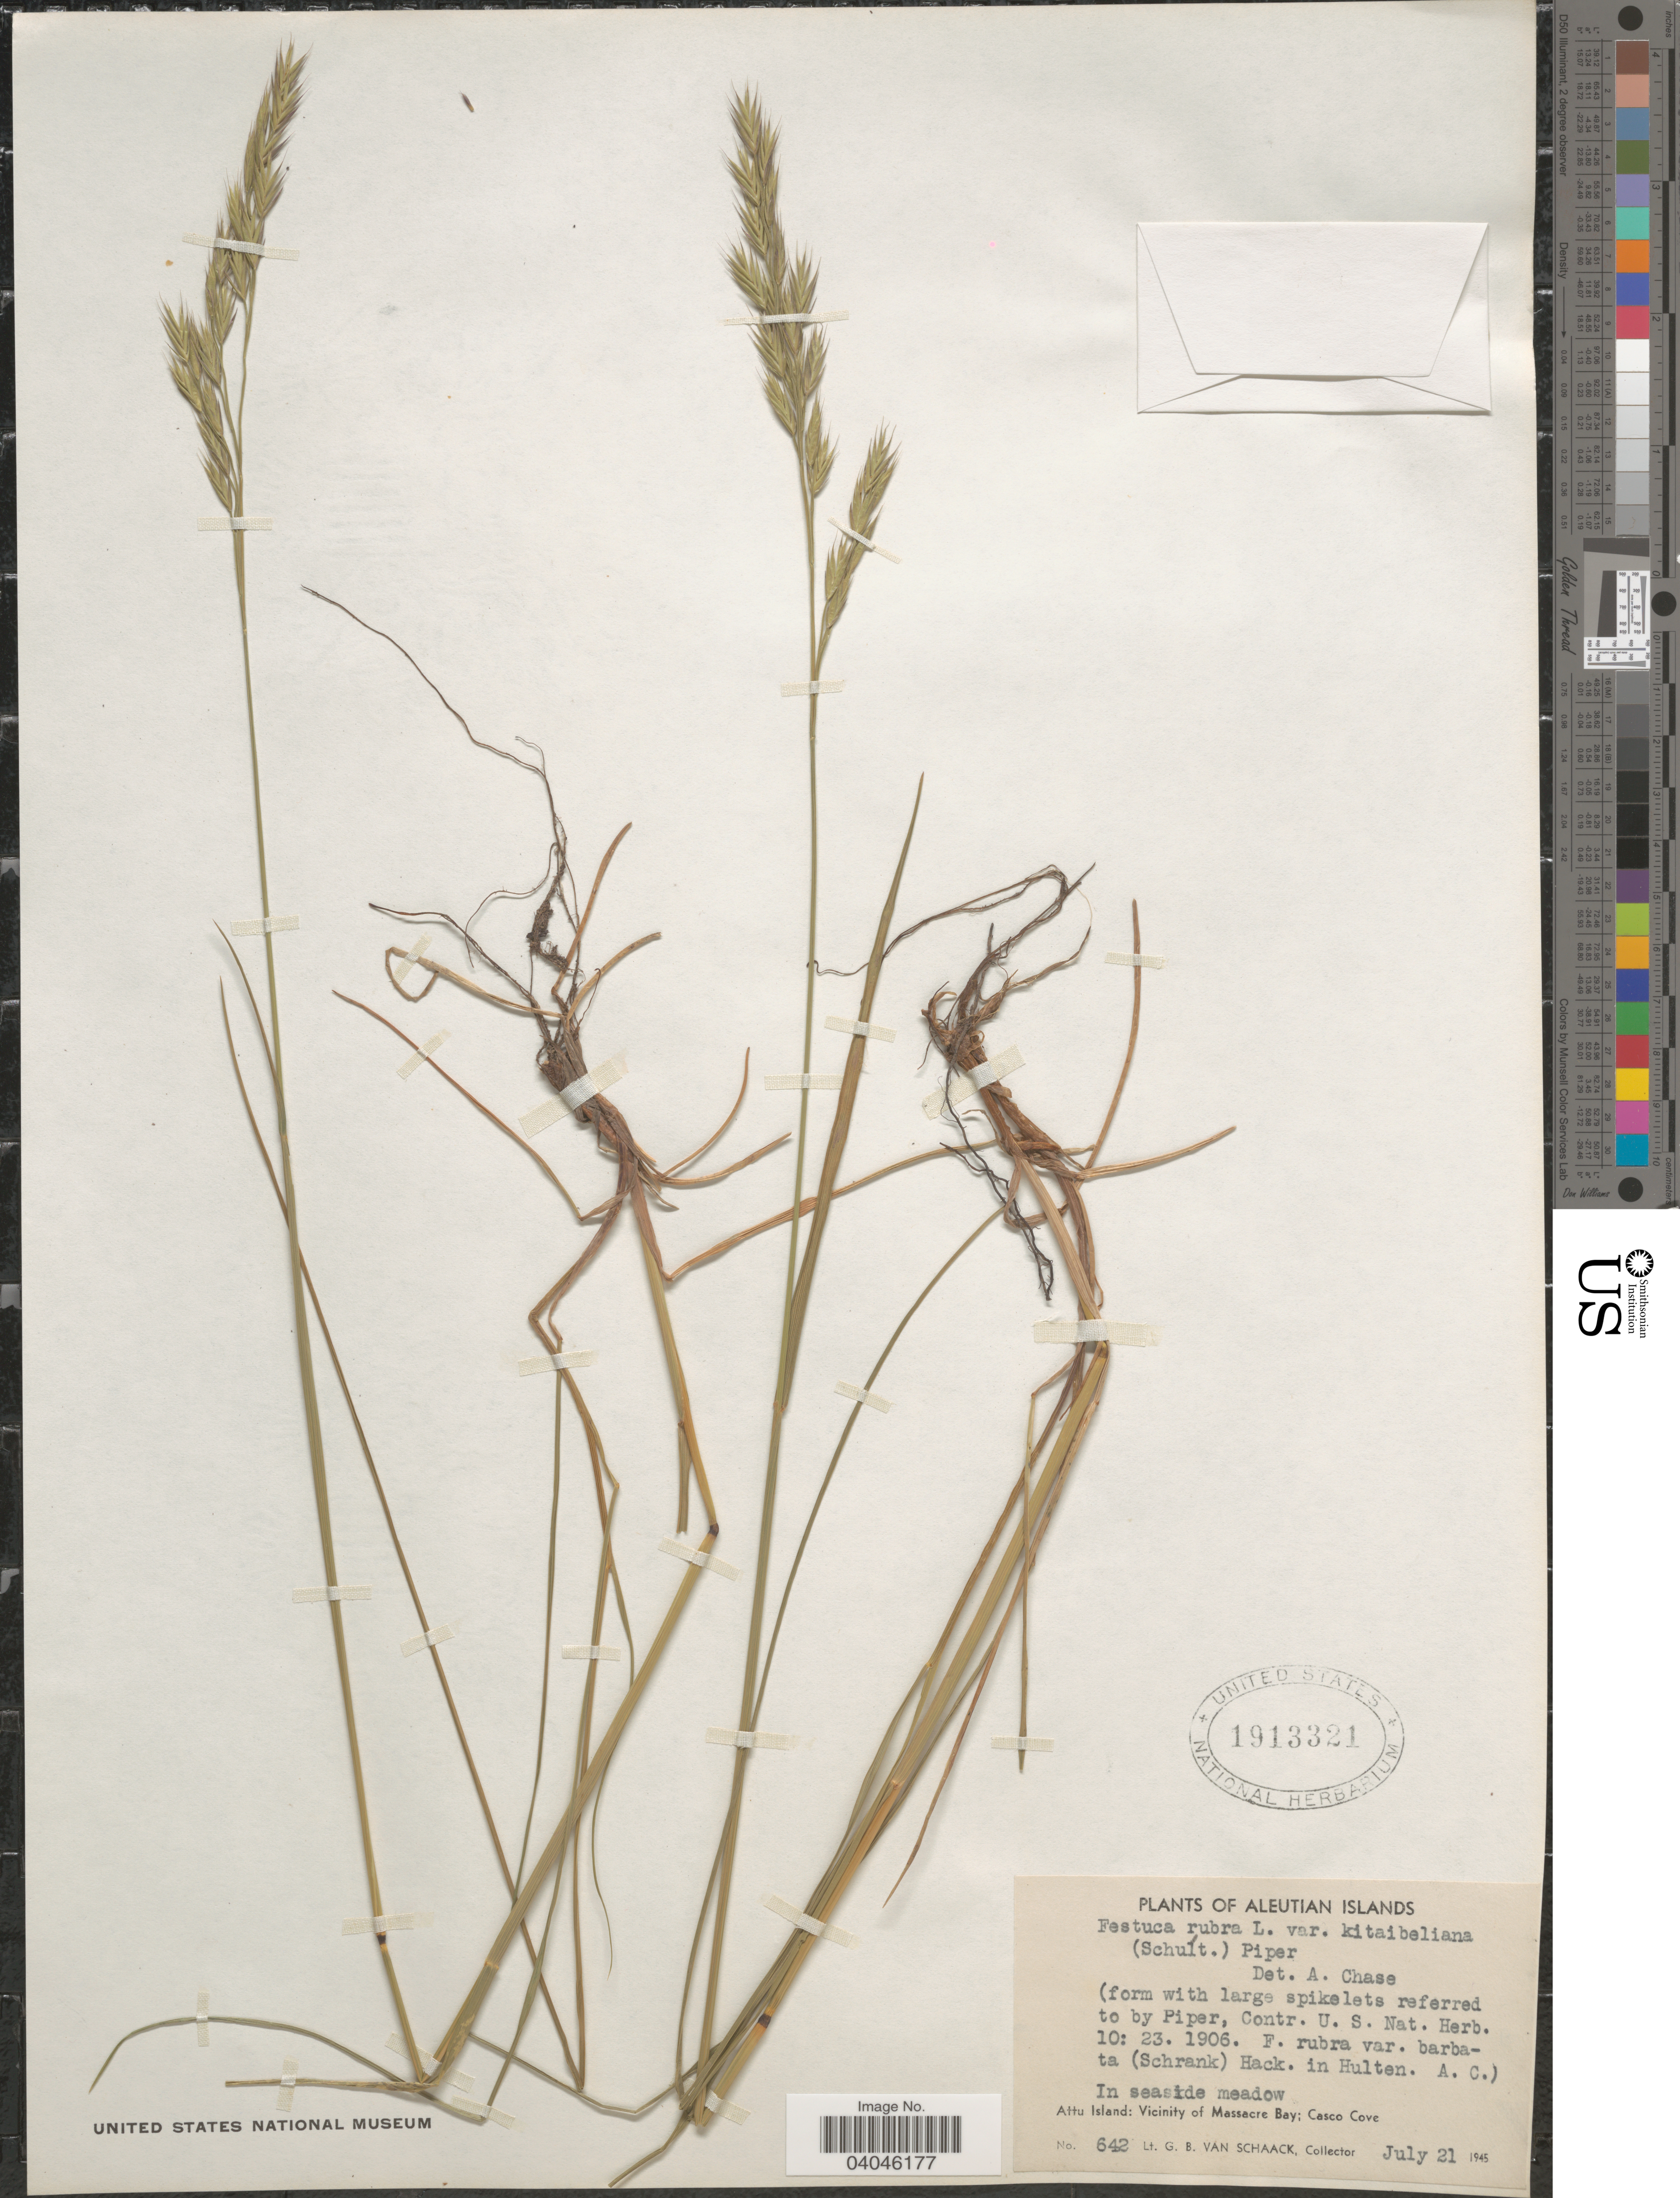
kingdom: Plantae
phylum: Tracheophyta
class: Liliopsida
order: Poales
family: Poaceae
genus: Festuca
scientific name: Festuca rubra subsp. kitaibeliana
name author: (Schult.) Piper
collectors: G. Van Schaack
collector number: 642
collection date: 1945-07-21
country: United States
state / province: Alaska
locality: Aleutian Islands. In seaside meadow. Attu Island: Vicinity of Massacre Bay; Casco Cove.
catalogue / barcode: US 1913321